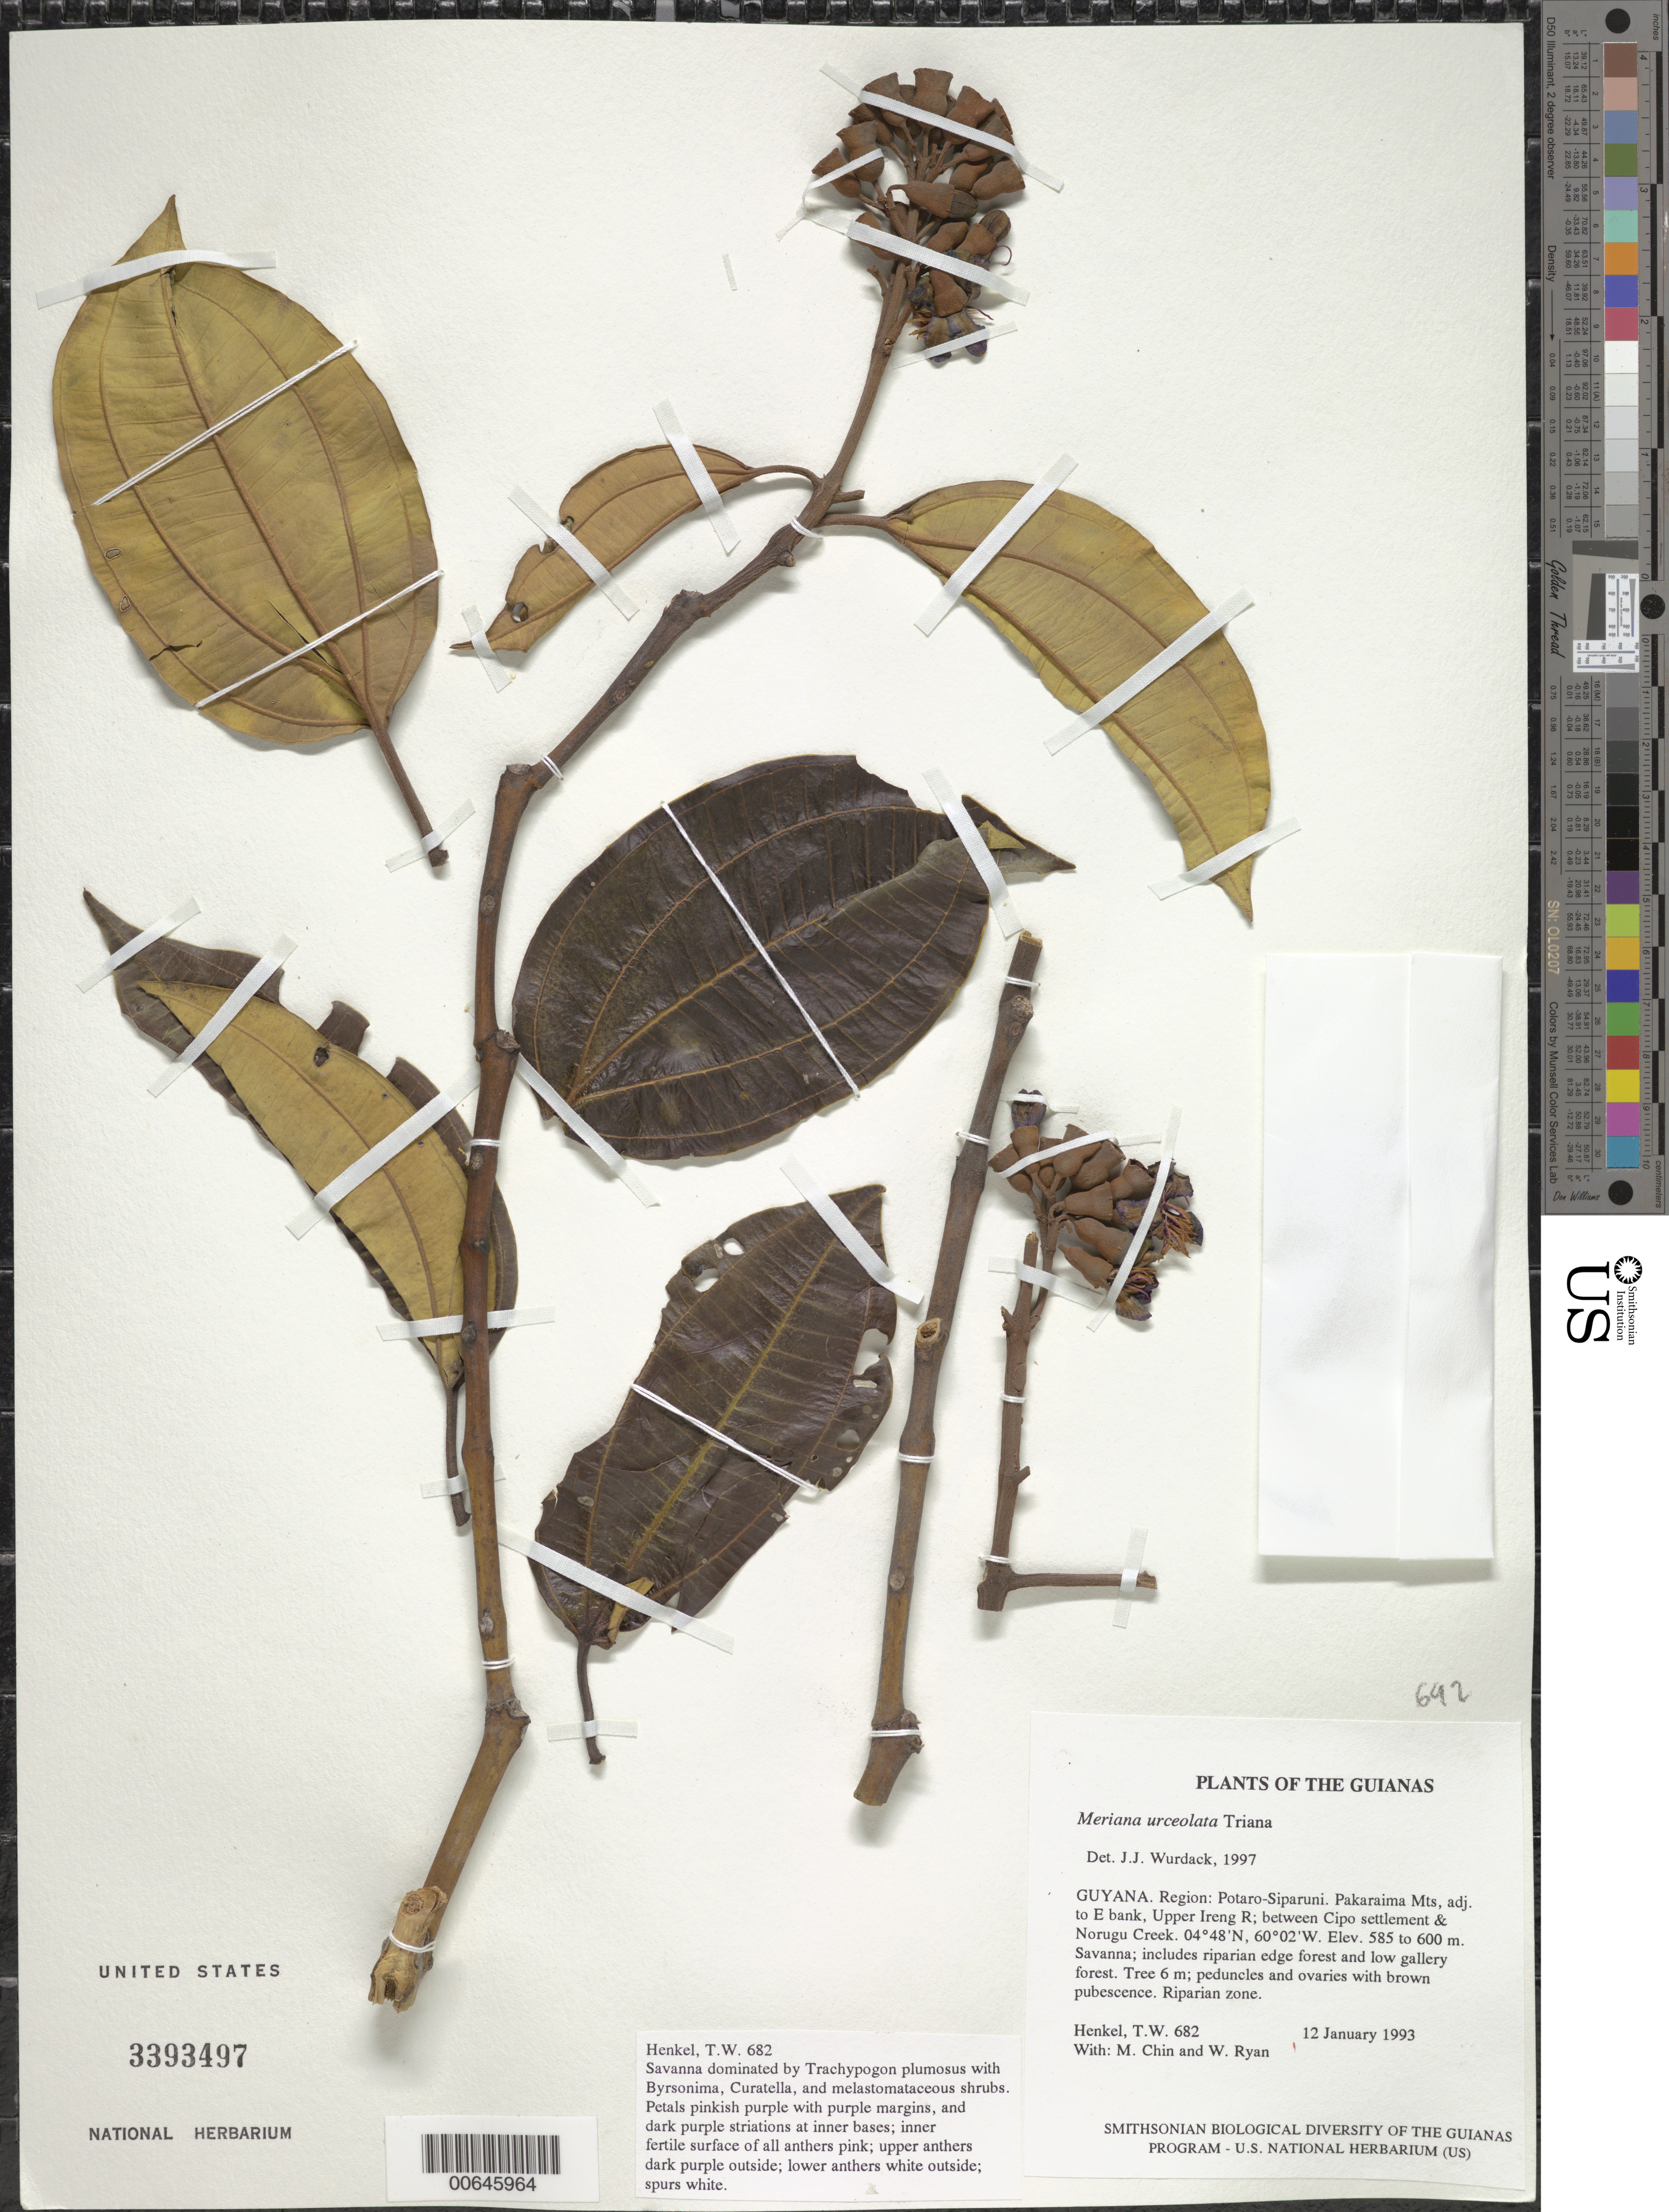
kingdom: Plantae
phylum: Tracheophyta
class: Magnoliopsida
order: Myrtales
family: Melastomataceae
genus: Meriania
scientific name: Meriania urceolata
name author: Triana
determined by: Wurdack, John J., (US), US (UNITED STATES)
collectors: T. Henkel, M. Chin & W. Ryan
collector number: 682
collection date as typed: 12 January 1993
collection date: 1993-01-12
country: Guyana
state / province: Potaro-Siparuni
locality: Pakaraima Mts, adj. to E bank, Upper Ireng R; between Cipo settlement & Norugu Creek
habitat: Savanna; includes riparian edge forest and low gallery forest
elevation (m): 585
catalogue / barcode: US 3393497